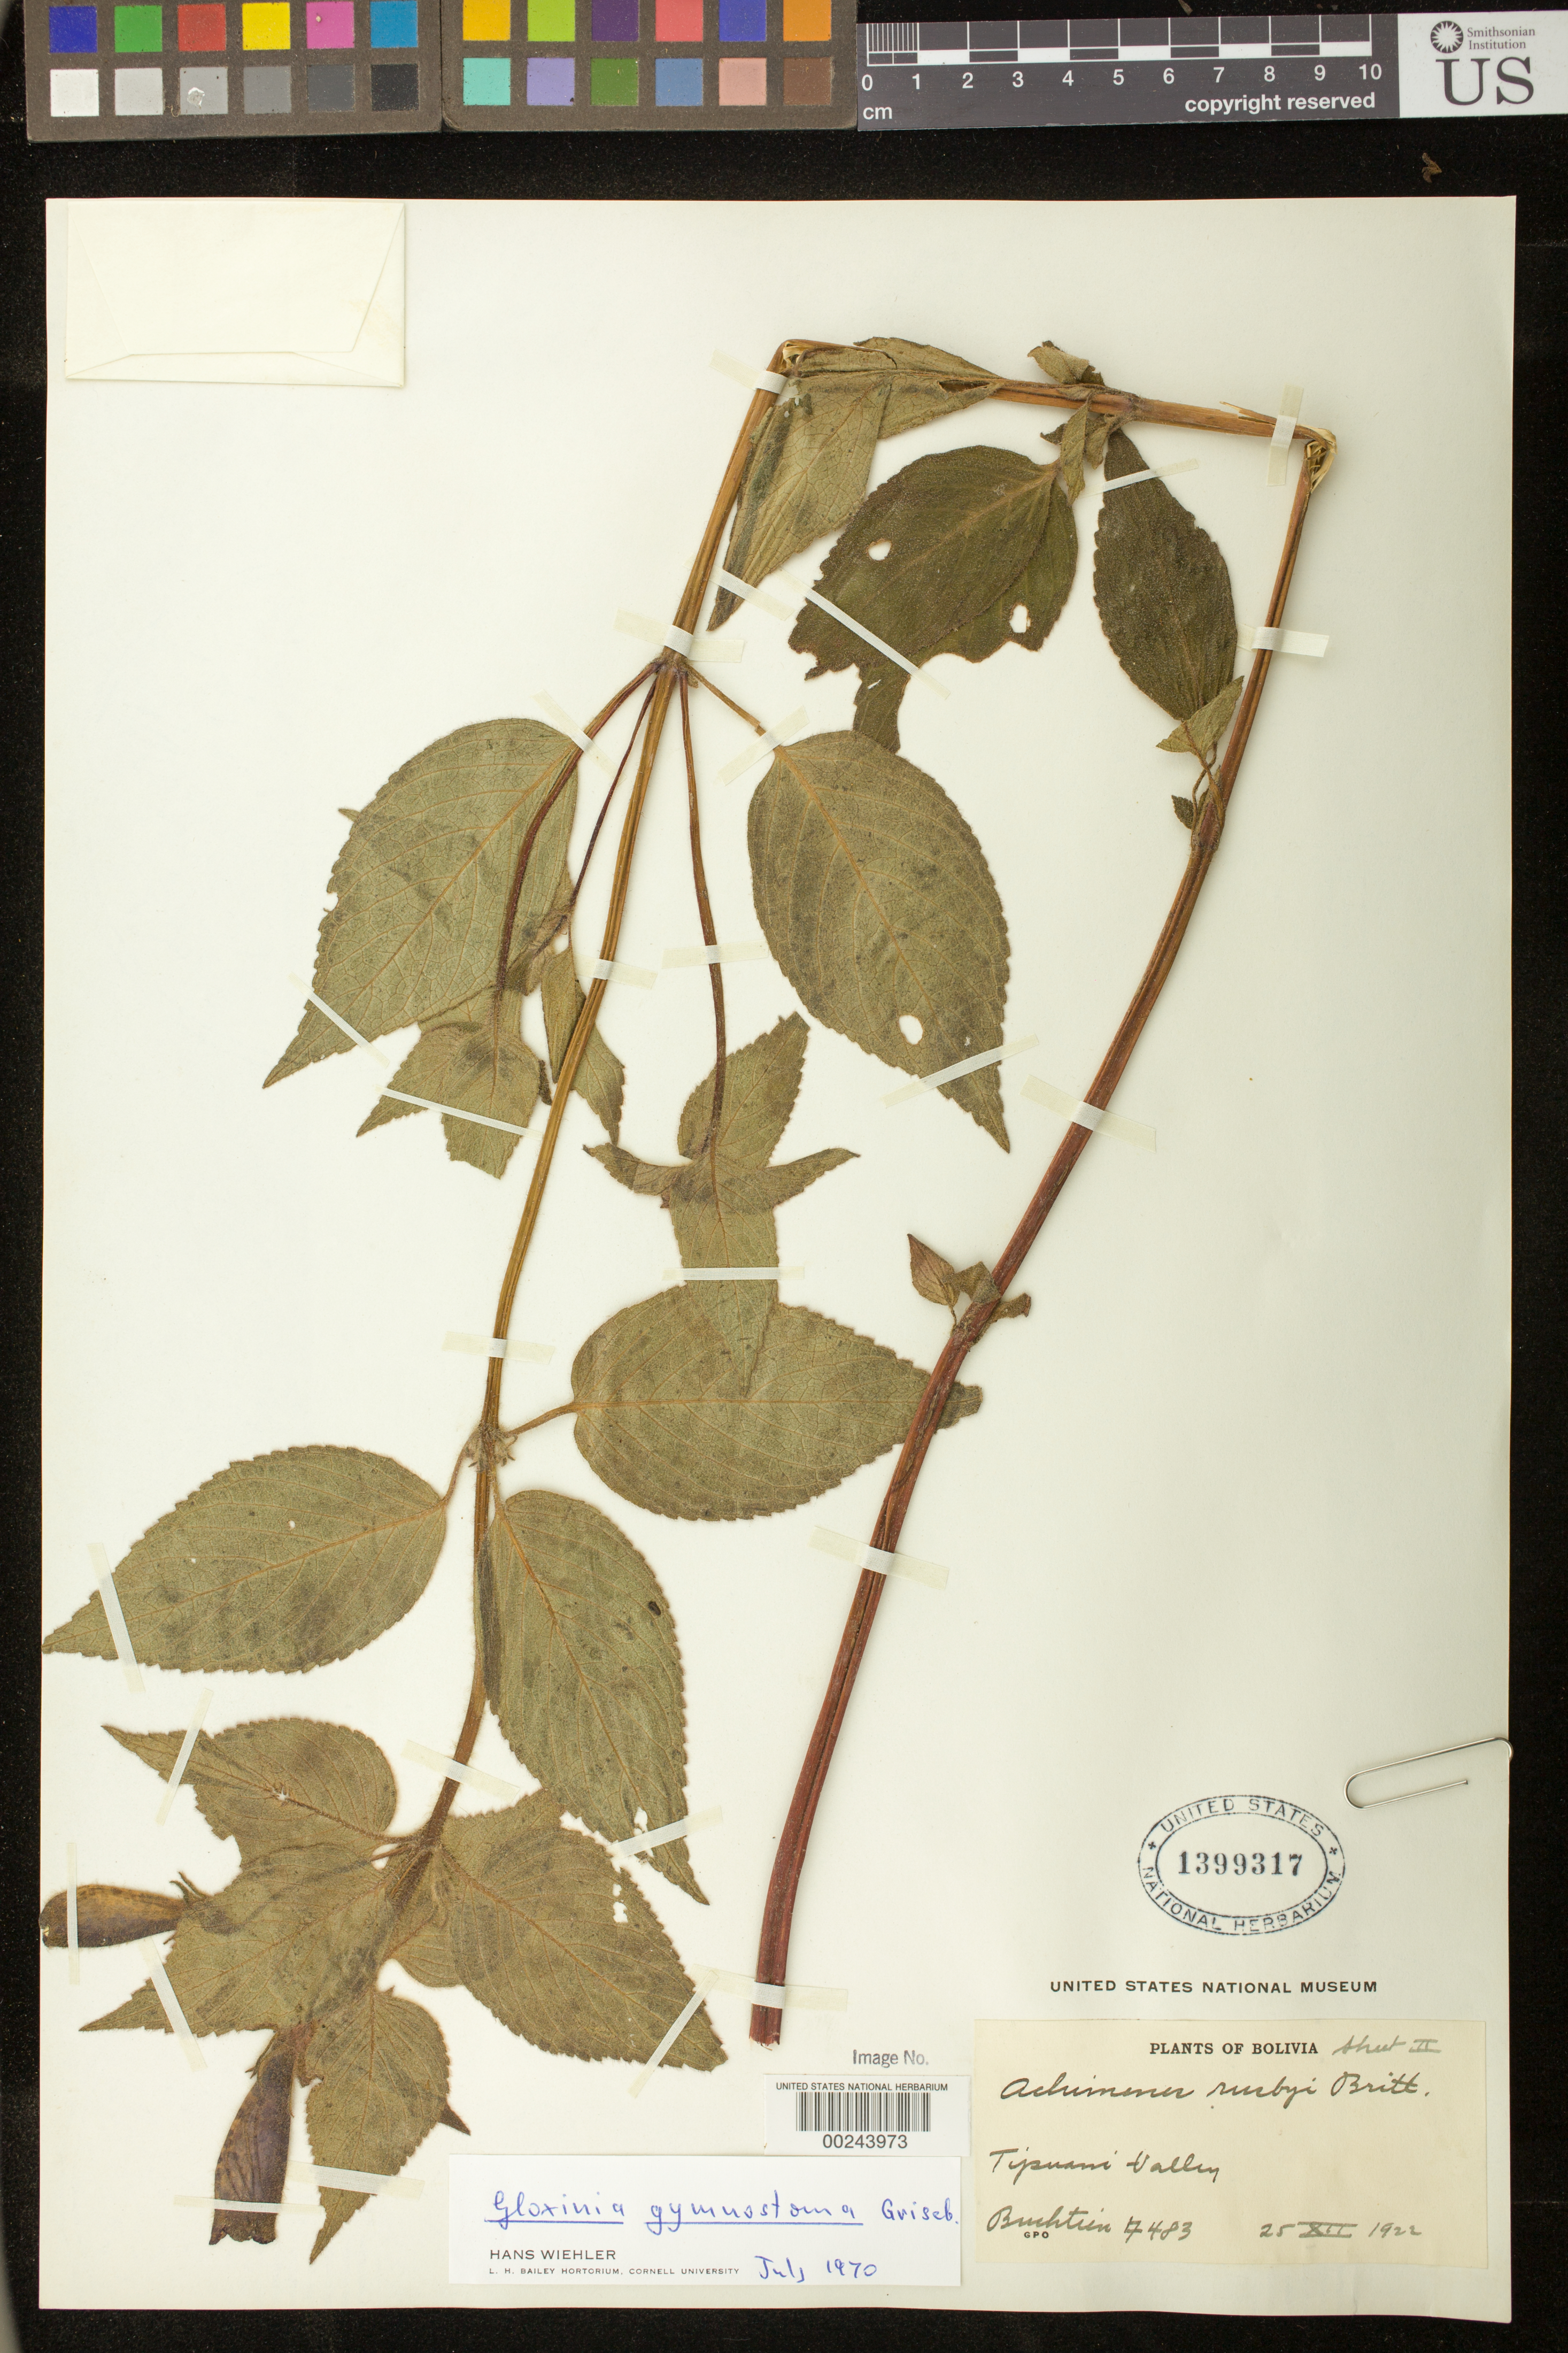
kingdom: Plantae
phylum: Tracheophyta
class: Magnoliopsida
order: Lamiales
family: Gesneriaceae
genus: Seemannia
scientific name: Seemannia gymnostoma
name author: (Griseb.) Toursark.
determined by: Clark, J. L., (SEL), The Marie Selby Botanical Garden (UNITED STATES)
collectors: O. Buchtien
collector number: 7483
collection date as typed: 25 Dec 1922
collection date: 1922-12-25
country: Bolivia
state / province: La Paz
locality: Tipuani-Valley: Hacienda Casana [LPB: Hacienda Casana sobre el camino a Tipuani]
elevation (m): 1400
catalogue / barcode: US 1399317